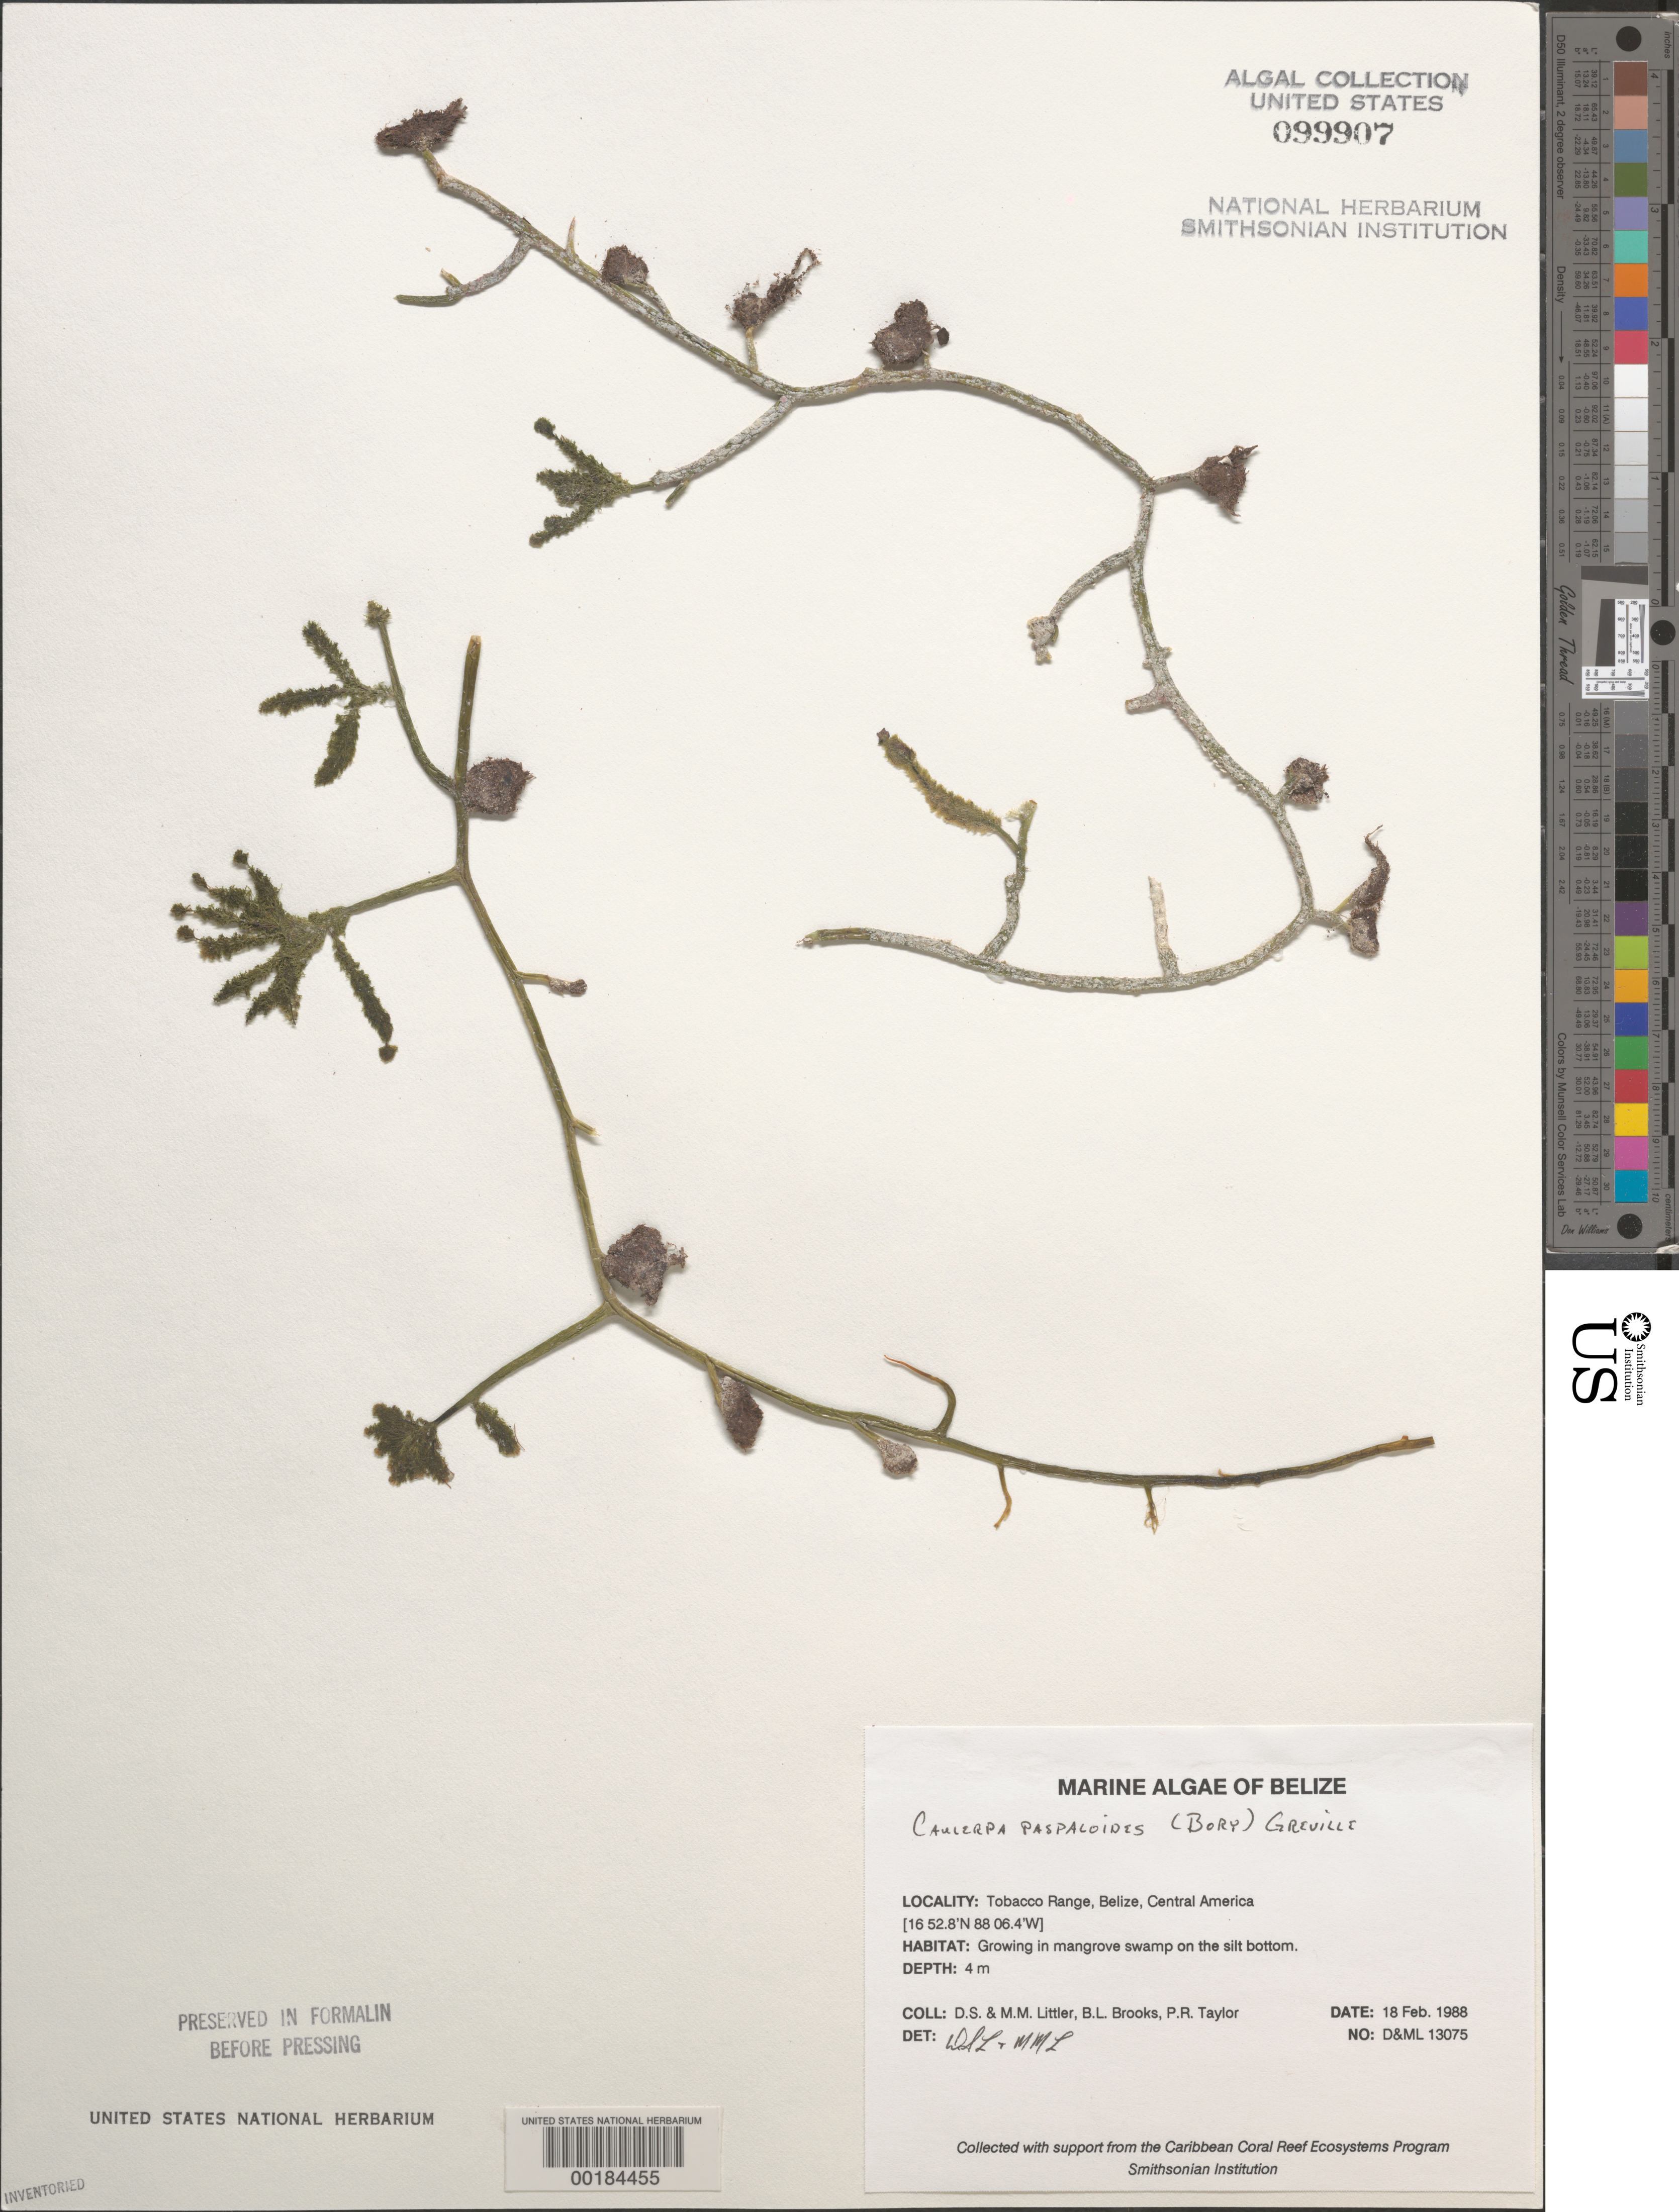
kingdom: Plantae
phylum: Chlorophyta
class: Ulvophyceae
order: Bryopsidales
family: Caulerpaceae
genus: Caulerpa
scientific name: Caulerpa paspaloides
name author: (Bory) Grev.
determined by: Littler, D. S.; Littler, M. M.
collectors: D. S. Littler, M. M. Littler, B. Brooks & P. R. Taylor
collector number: D&ML 13075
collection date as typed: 18 Feb 1988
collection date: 1988-02-18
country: Belize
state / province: Stann Creek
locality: Tobacco Range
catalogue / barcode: US 99907